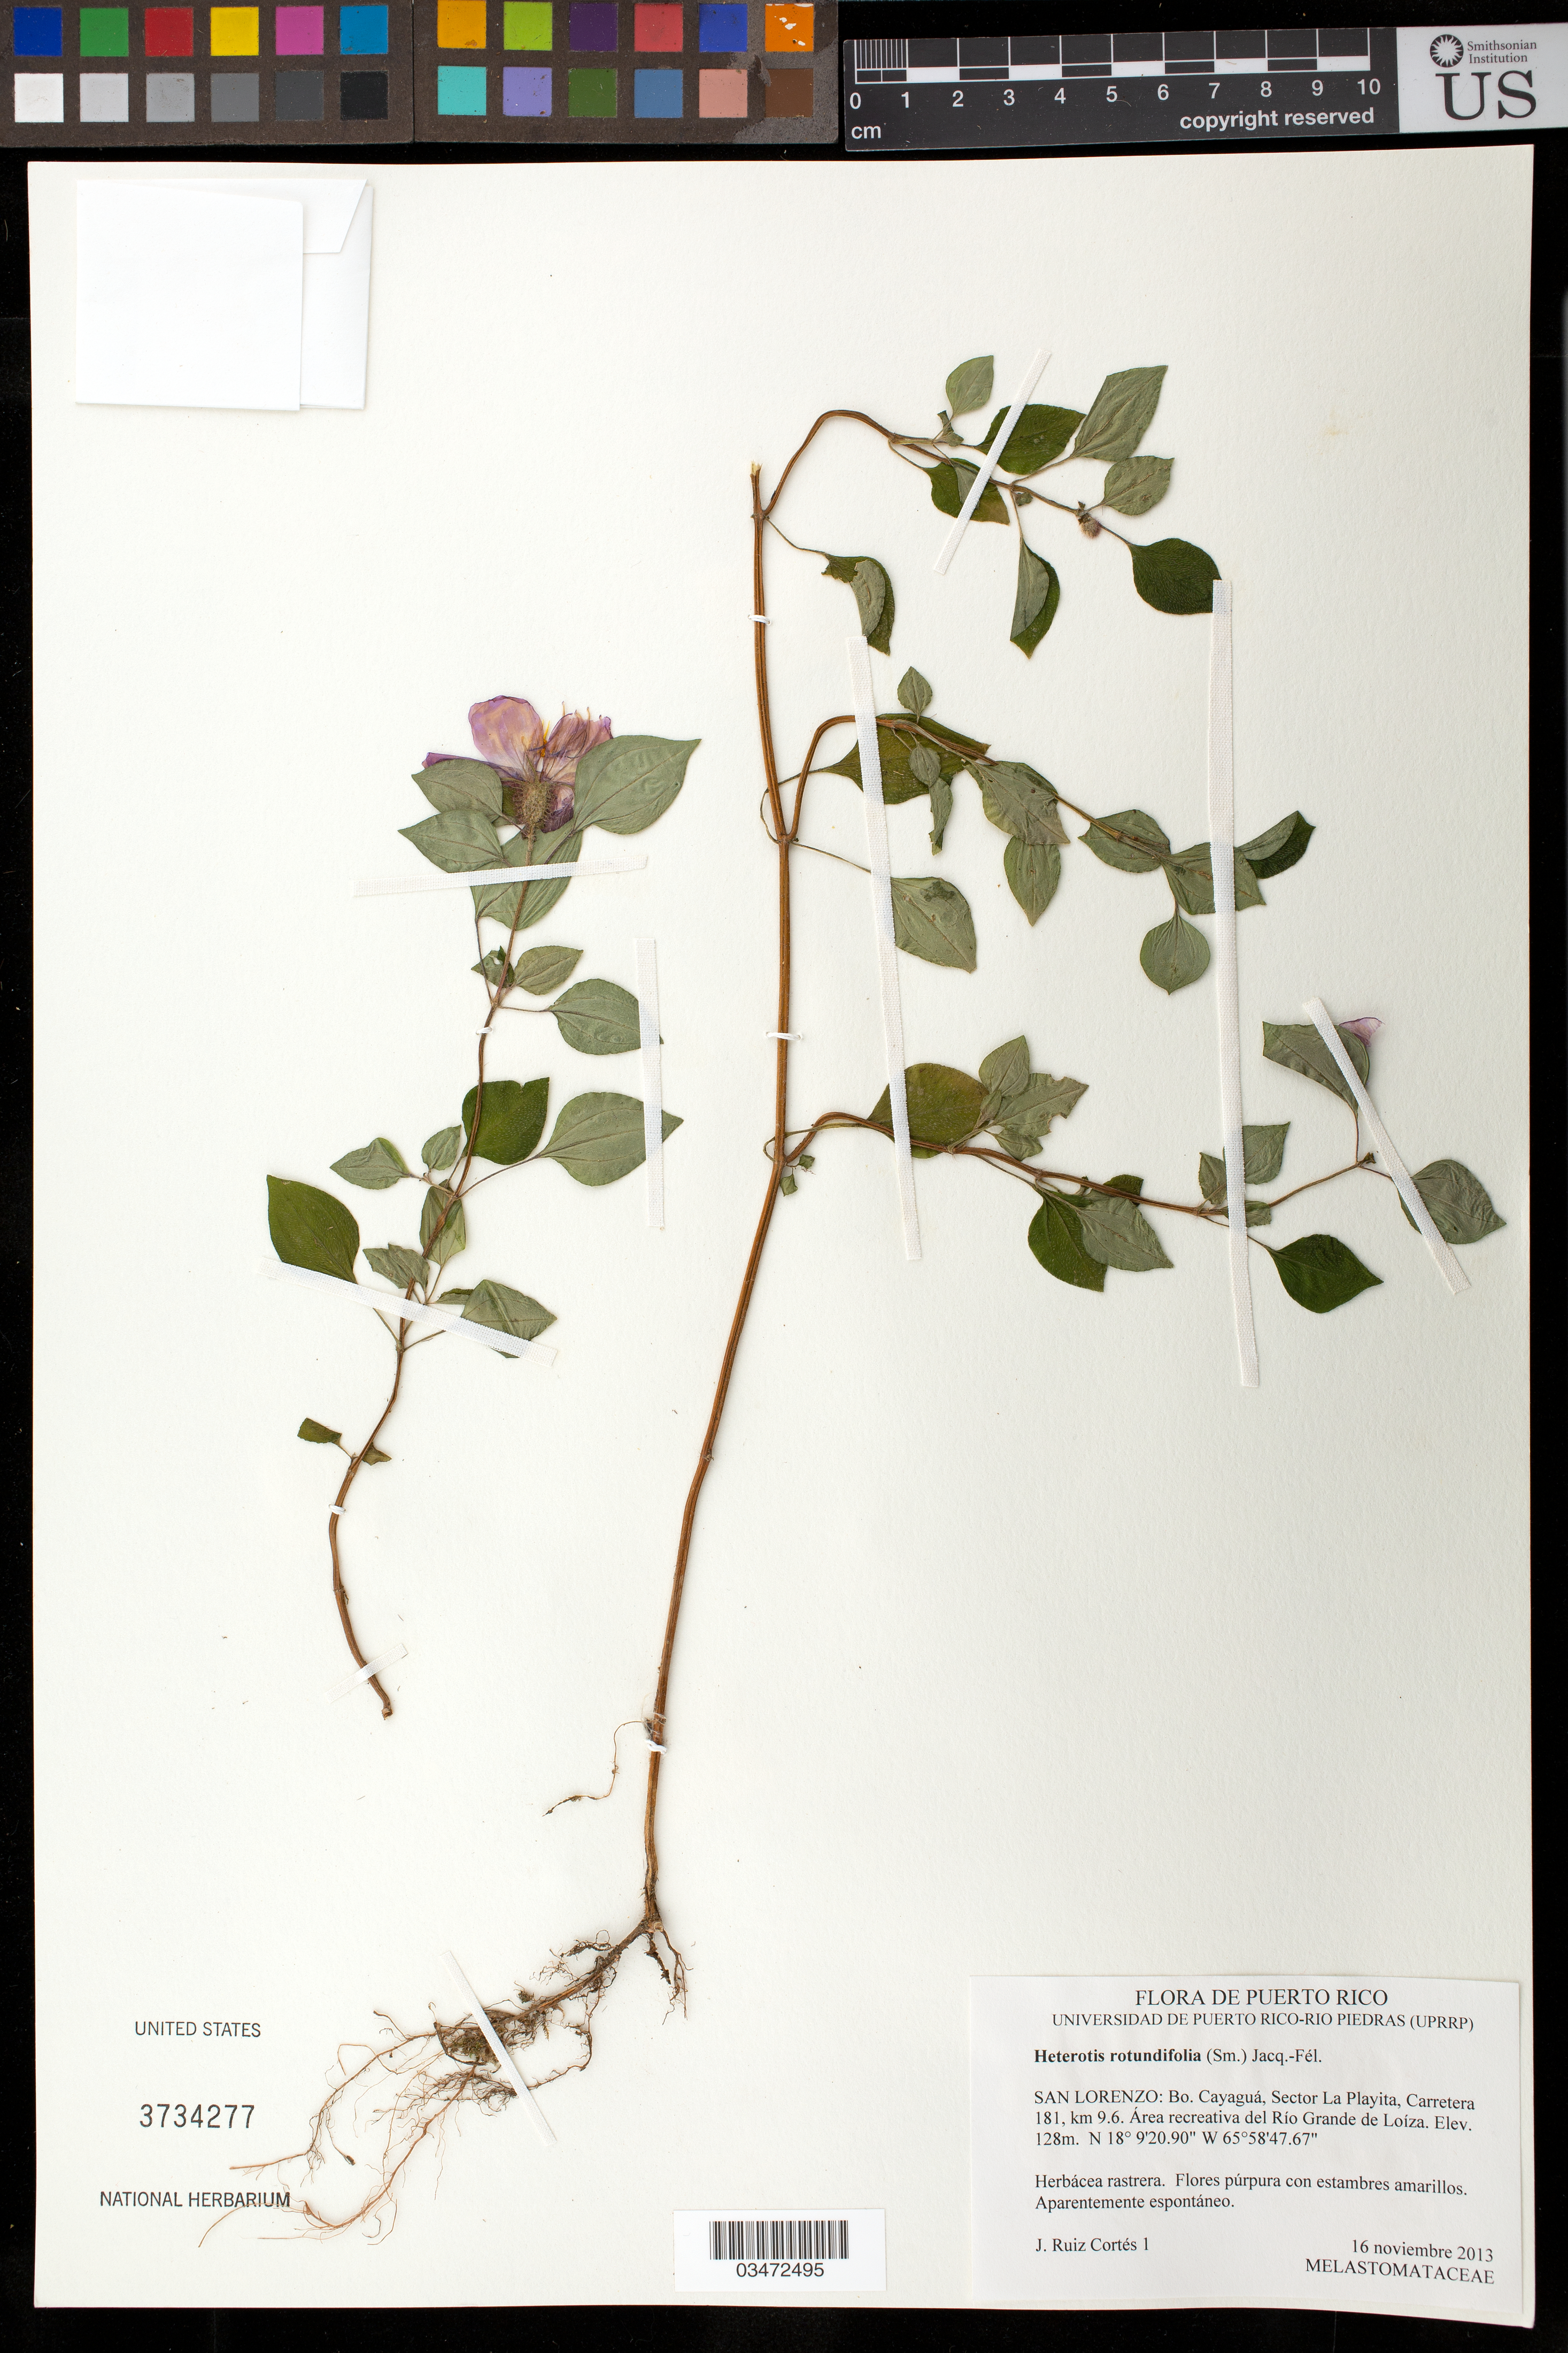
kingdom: Plantae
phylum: Tracheophyta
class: Magnoliopsida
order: Myrtales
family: Melastomataceae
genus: Heterotis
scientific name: Heterotis rotundifolia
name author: (Sm.) Jacq.-Fél.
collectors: J. Ruiz Cortés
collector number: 1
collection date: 2013-11-16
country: Puerto Rico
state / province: San Lorenzo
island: Puerto Rico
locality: Bo. Cayaguá, Sector La Playita, Carretera 181, km 9.6. Área recreativa del Río Grande de Loíza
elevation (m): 128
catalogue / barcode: US 3734277